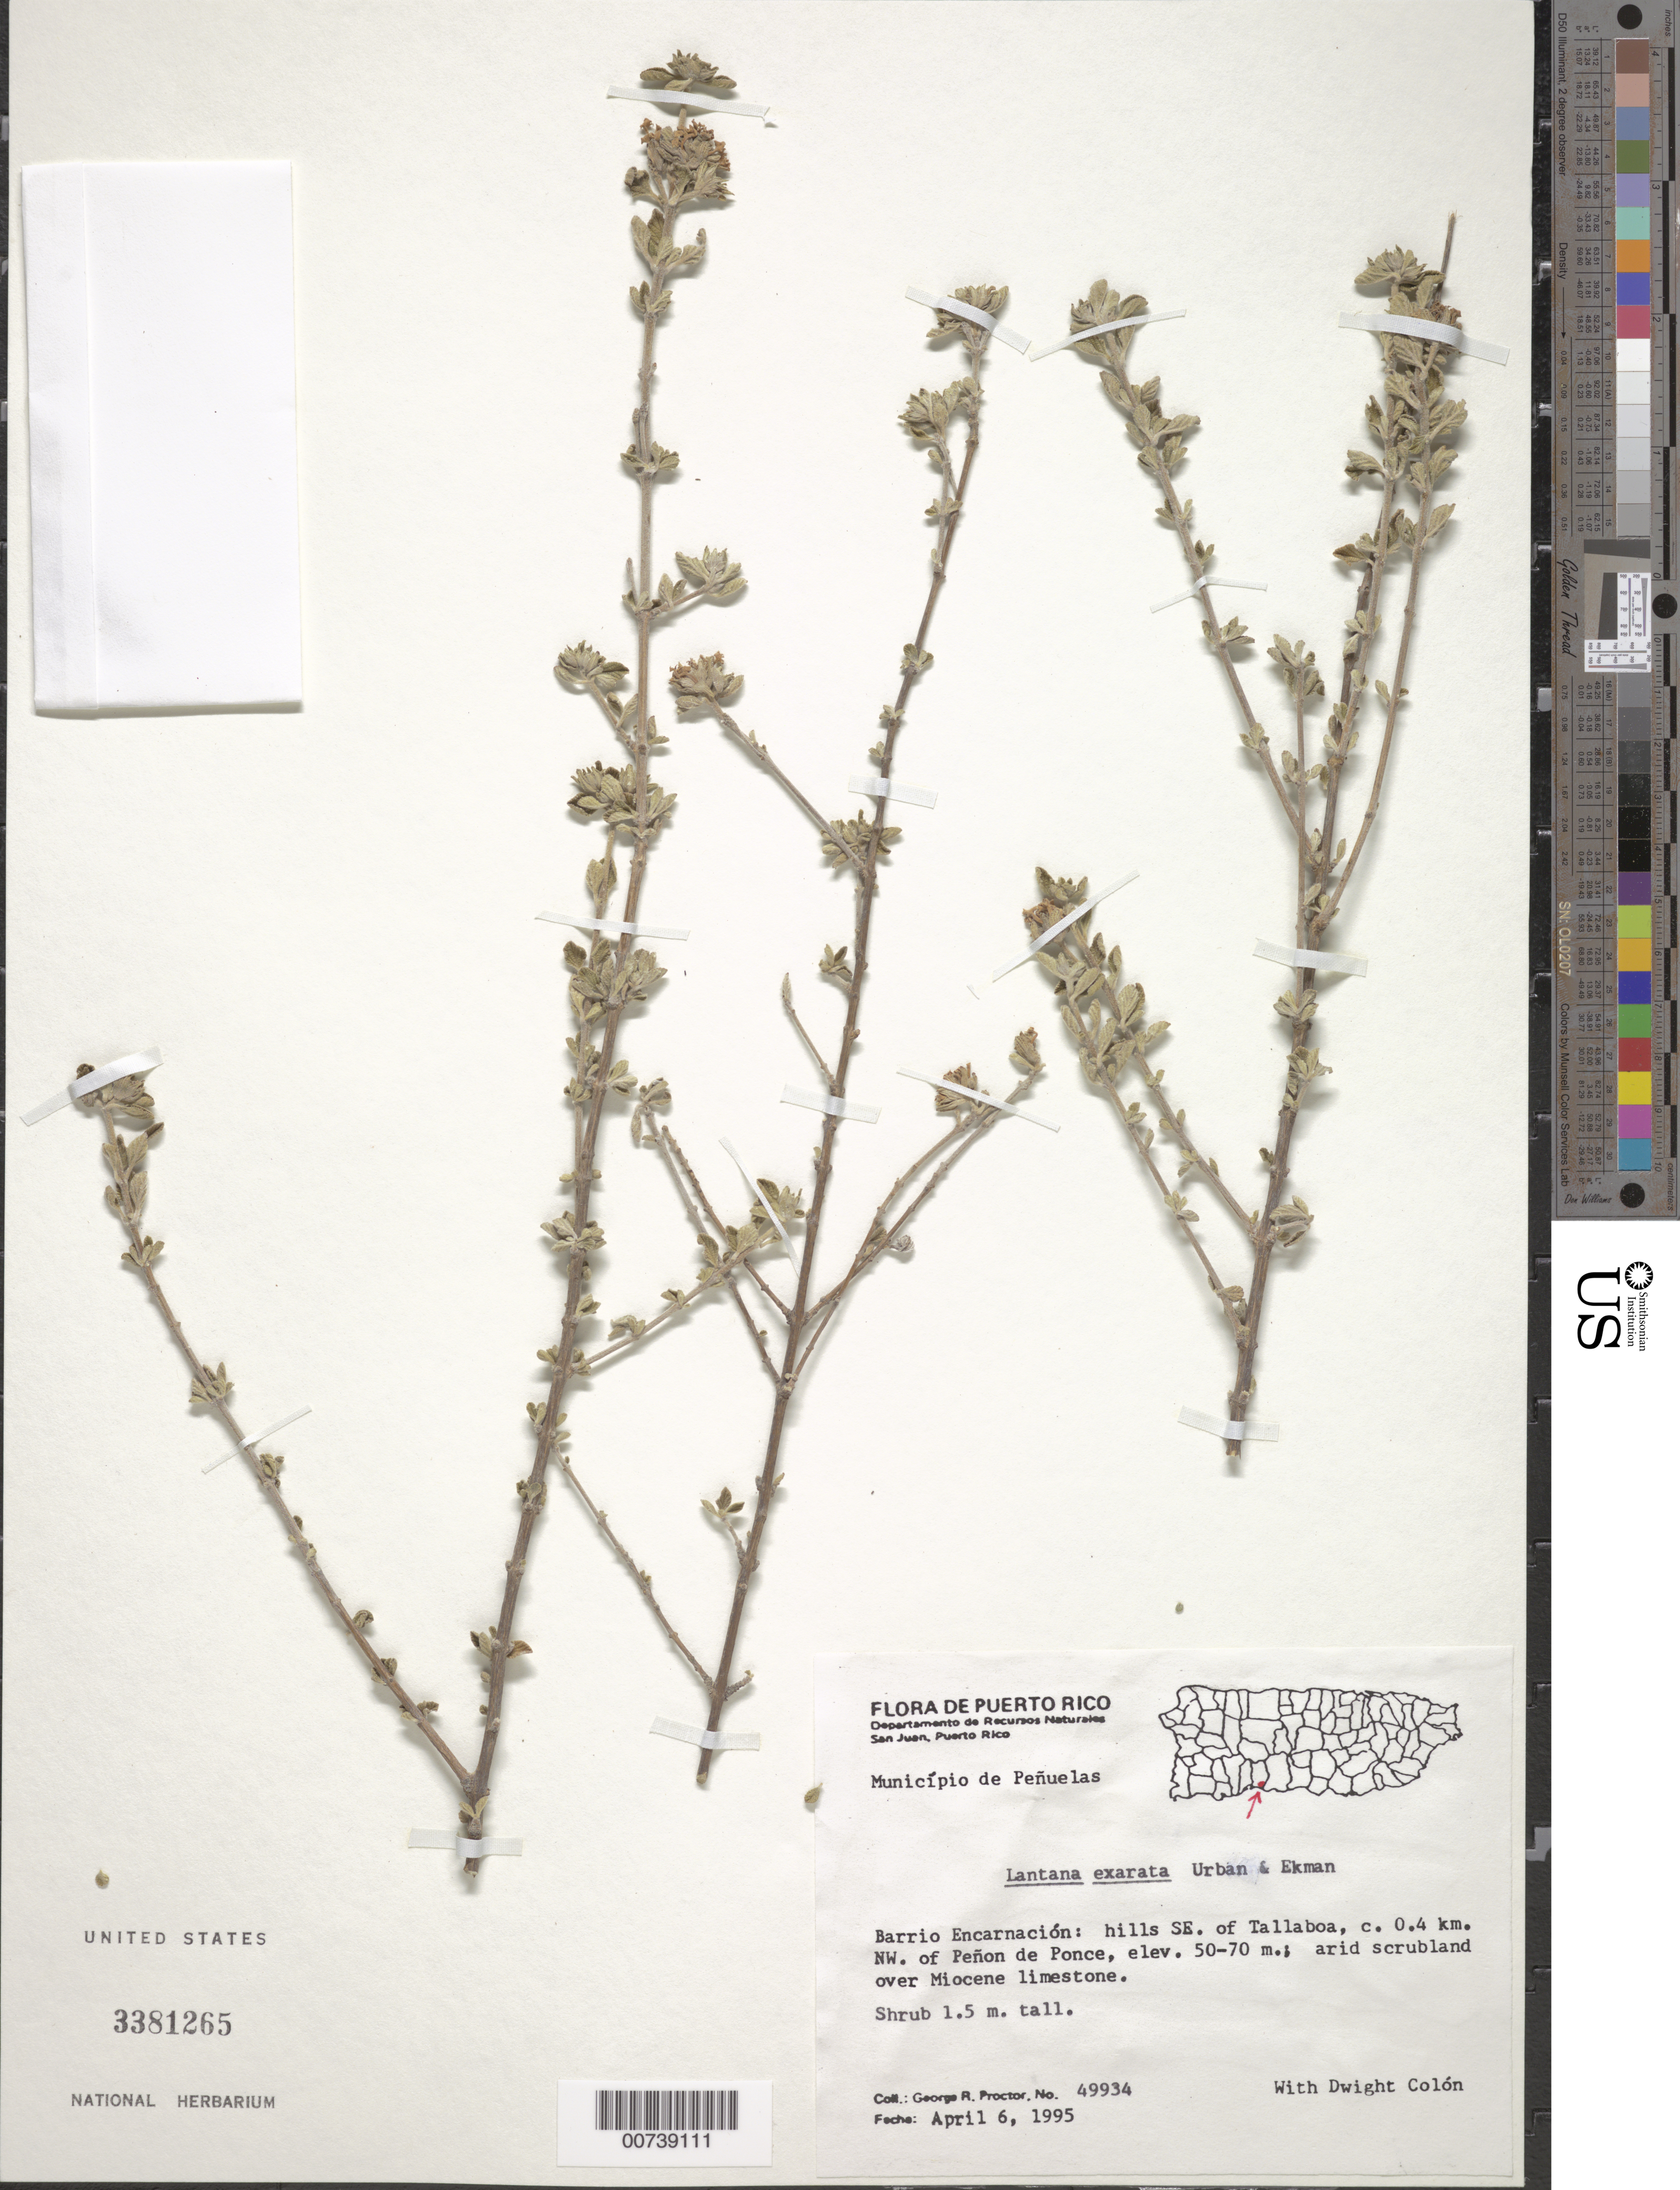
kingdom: Plantae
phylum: Tracheophyta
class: Magnoliopsida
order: Lamiales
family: Verbenaceae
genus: Lantana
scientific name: Lantana exarata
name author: Urb. & Ekman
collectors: G. R. Proctor & D. Colón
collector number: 49934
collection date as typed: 06 Apr 1995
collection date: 1995-04-06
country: Puerto Rico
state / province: Ponce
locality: Barrio Encarnación: hills SE of Tallaboa, c. 0.4 km NW of Peñón de Ponce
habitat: Arid scrubland over Miocene limestone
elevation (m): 50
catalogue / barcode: US 3381265